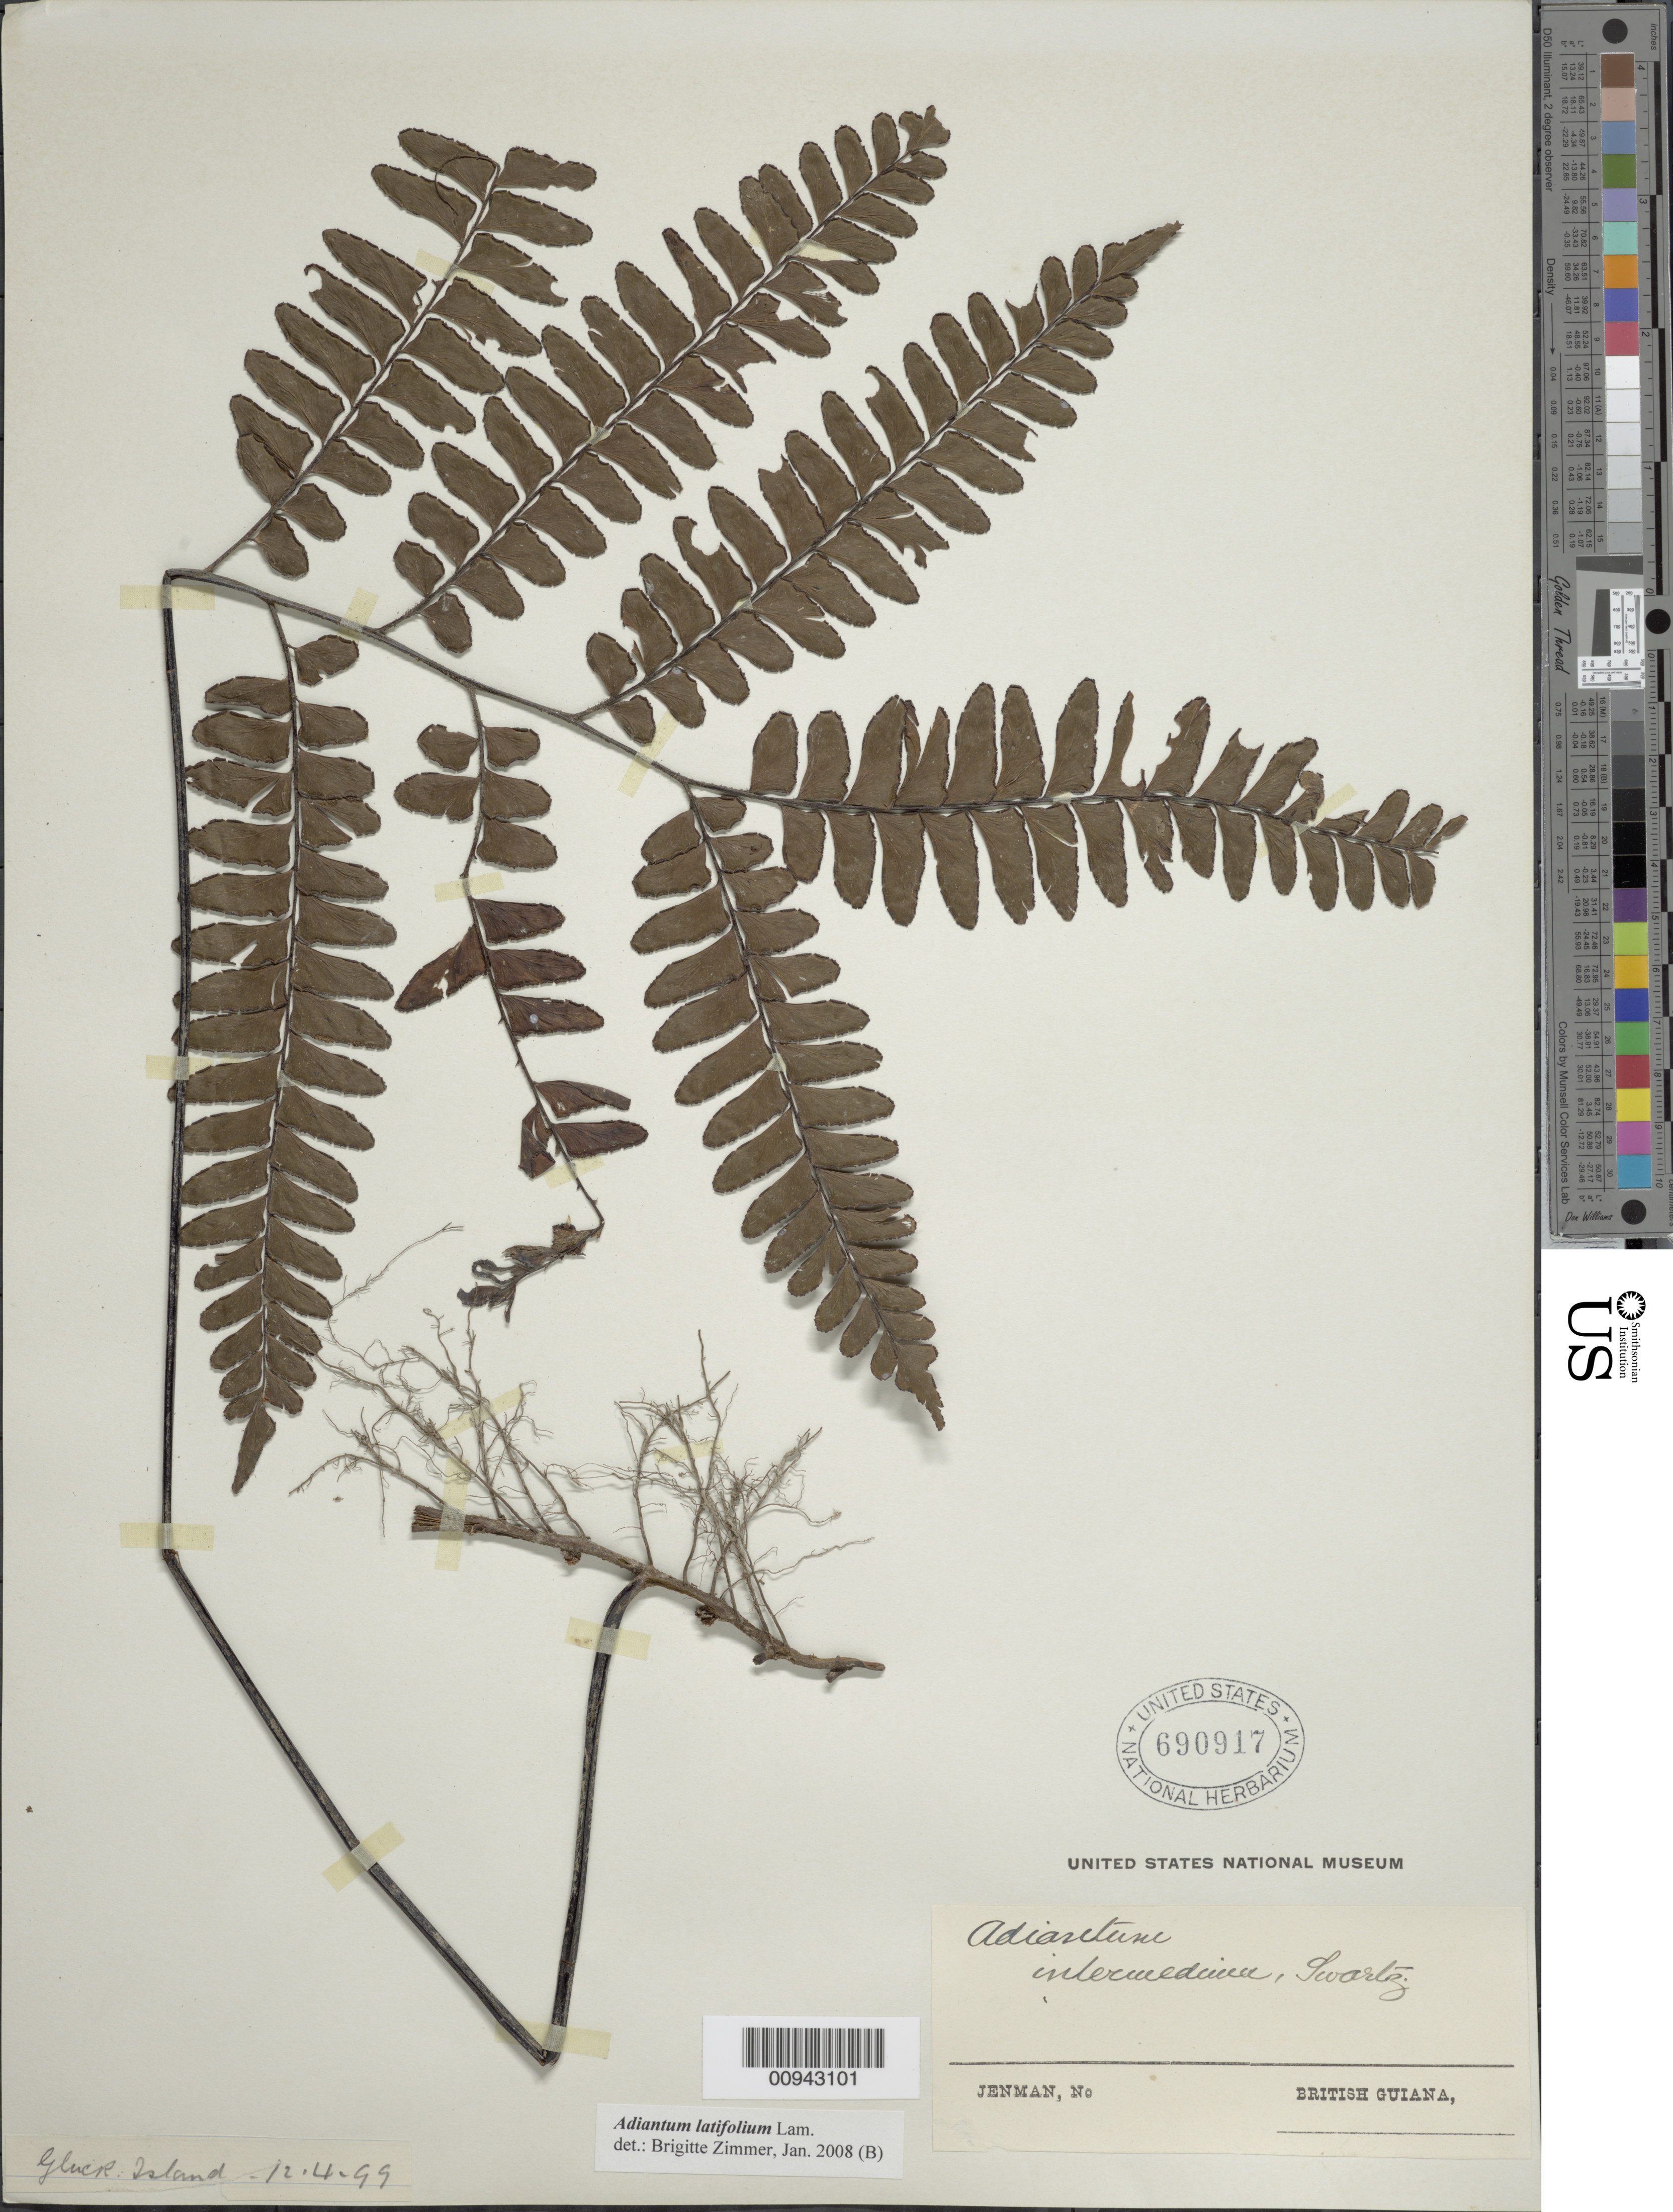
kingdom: Plantae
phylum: Tracheophyta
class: Polypodiopsida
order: Polypodiales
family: Pteridaceae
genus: Adiantum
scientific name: Adiantum latifolium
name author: Lam.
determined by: Zimmer, B.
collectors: G. S. Jenman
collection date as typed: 12 March 1899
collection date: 1899-03-12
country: Guyana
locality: Glucr: Island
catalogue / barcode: US 690917